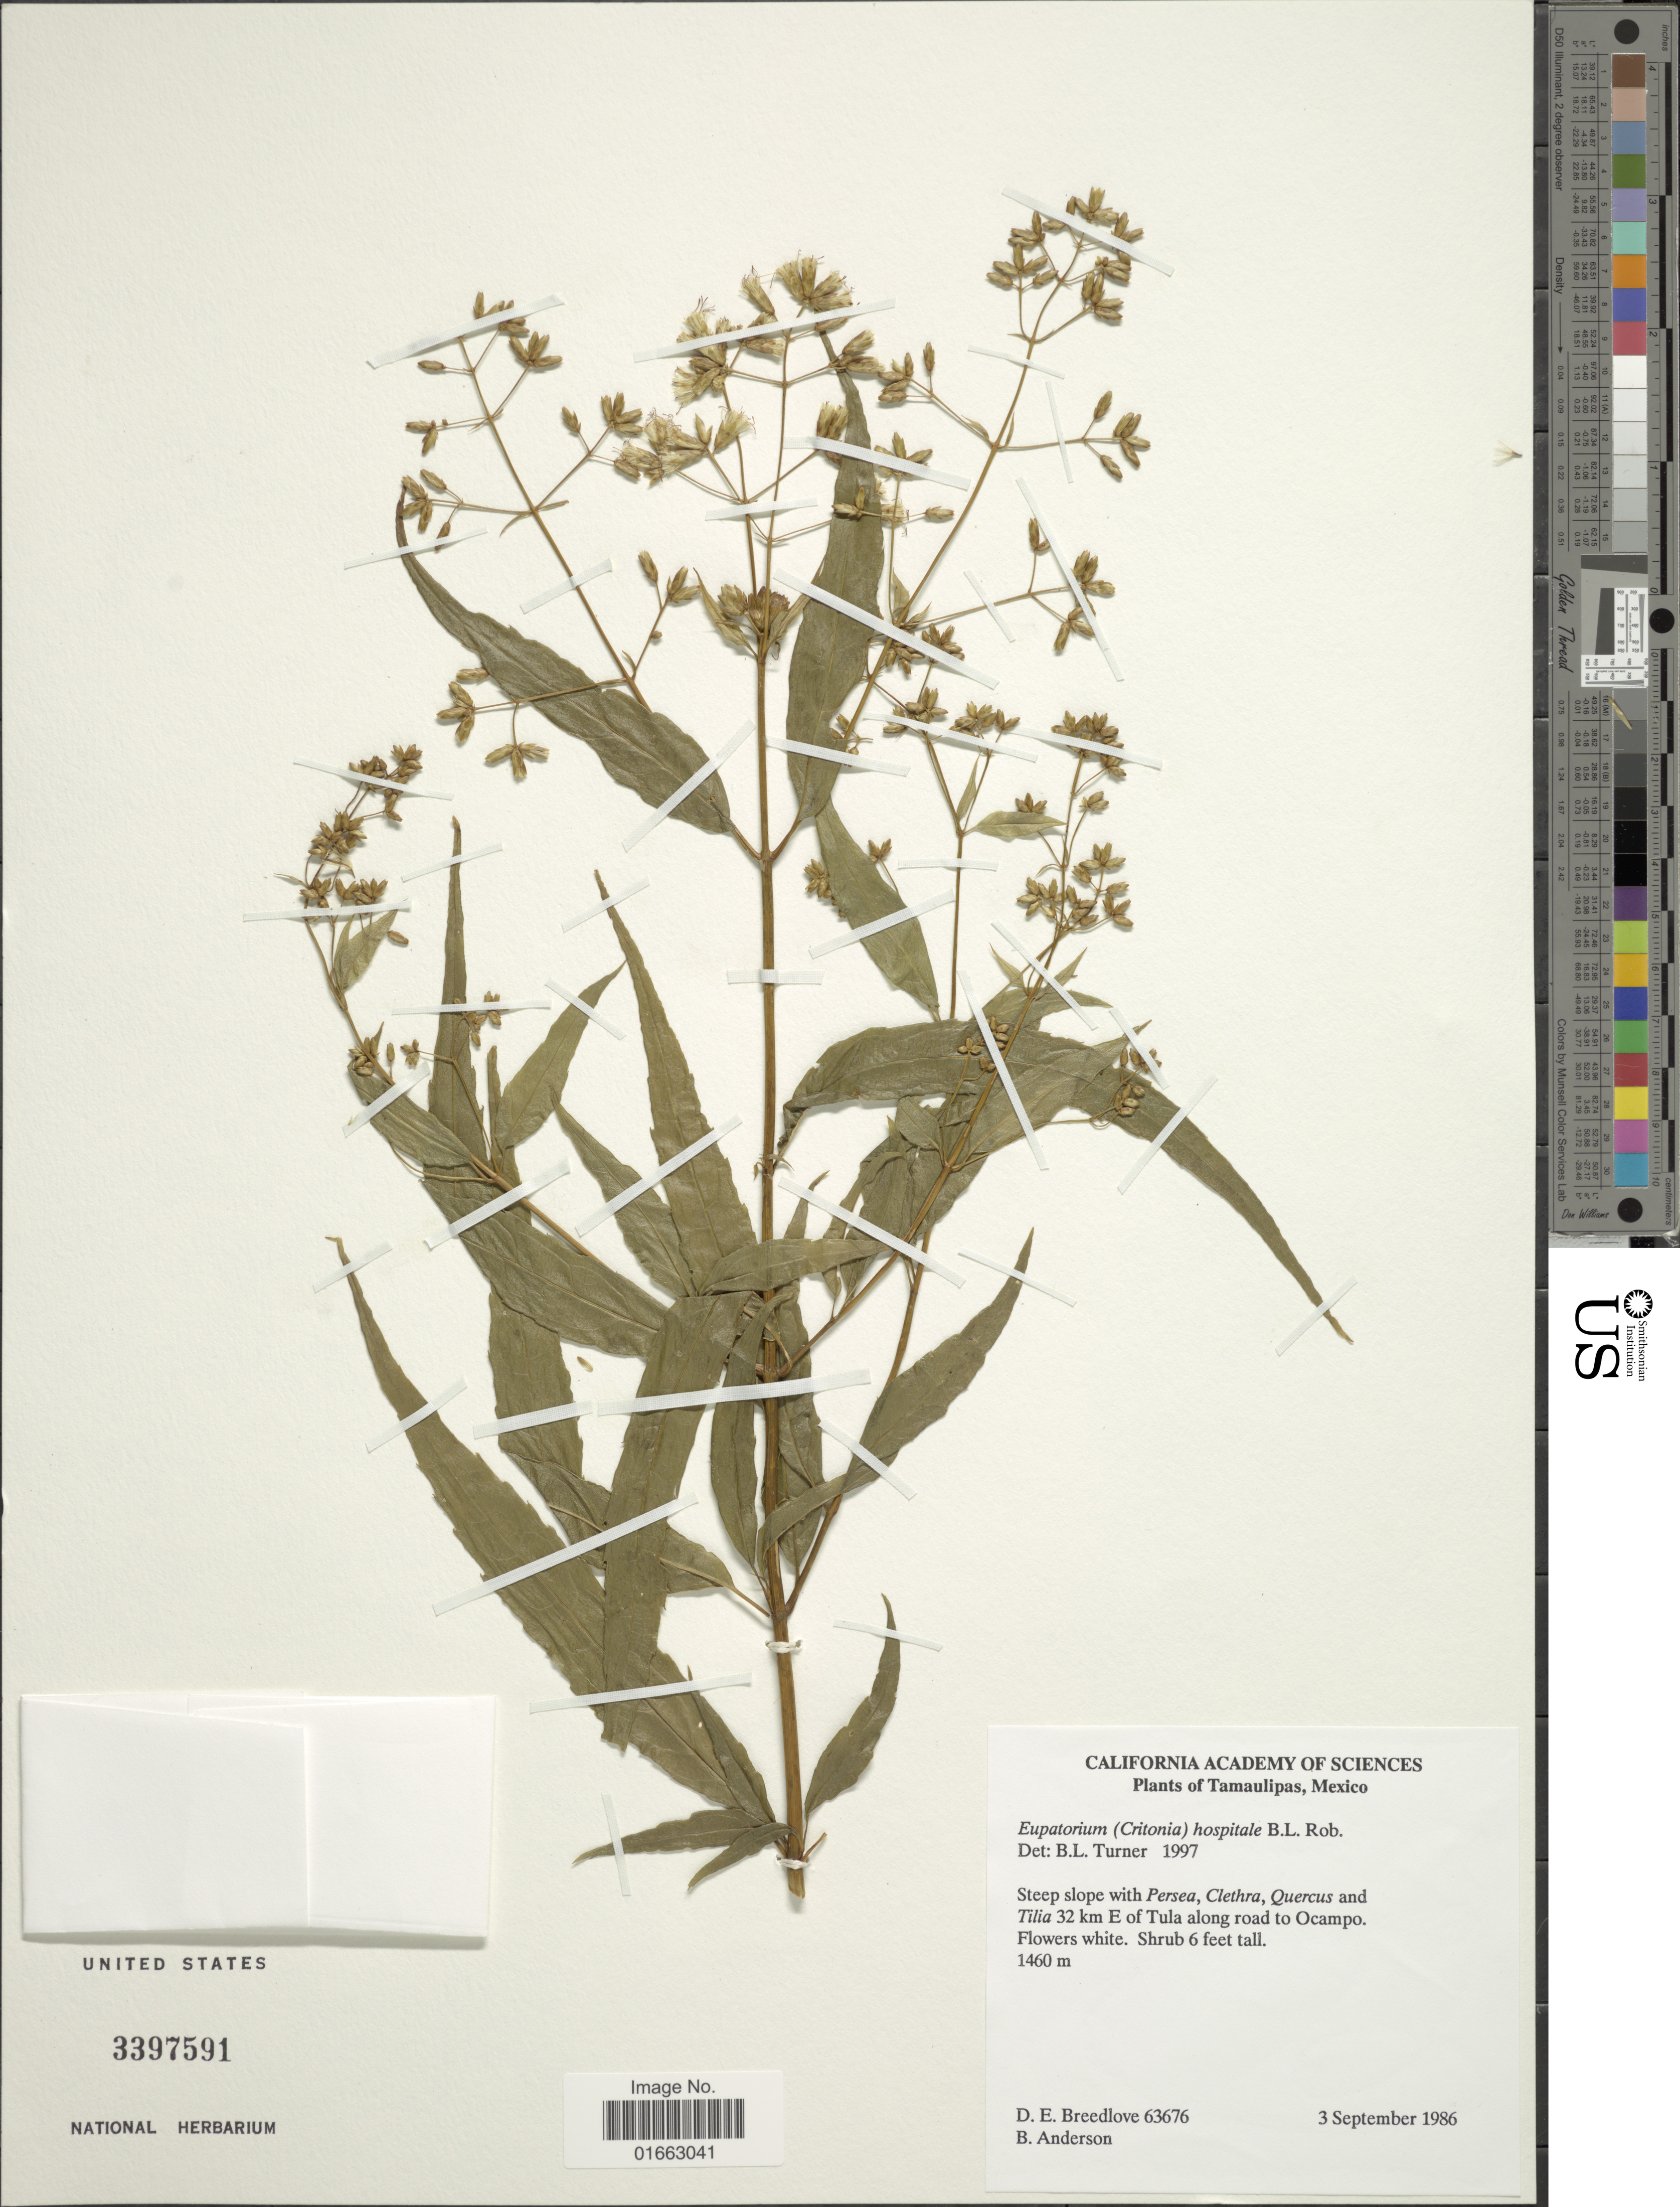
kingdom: Plantae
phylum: Tracheophyta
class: Magnoliopsida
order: Asterales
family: Asteraceae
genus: Critonia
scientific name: Critonia sp.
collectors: D. E. Breedlove & B. Anderson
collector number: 63676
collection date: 1986-09-03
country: Mexico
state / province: Tamaulipas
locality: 32 km E of Tula along road to Ocampo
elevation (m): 1460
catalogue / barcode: US 3397591